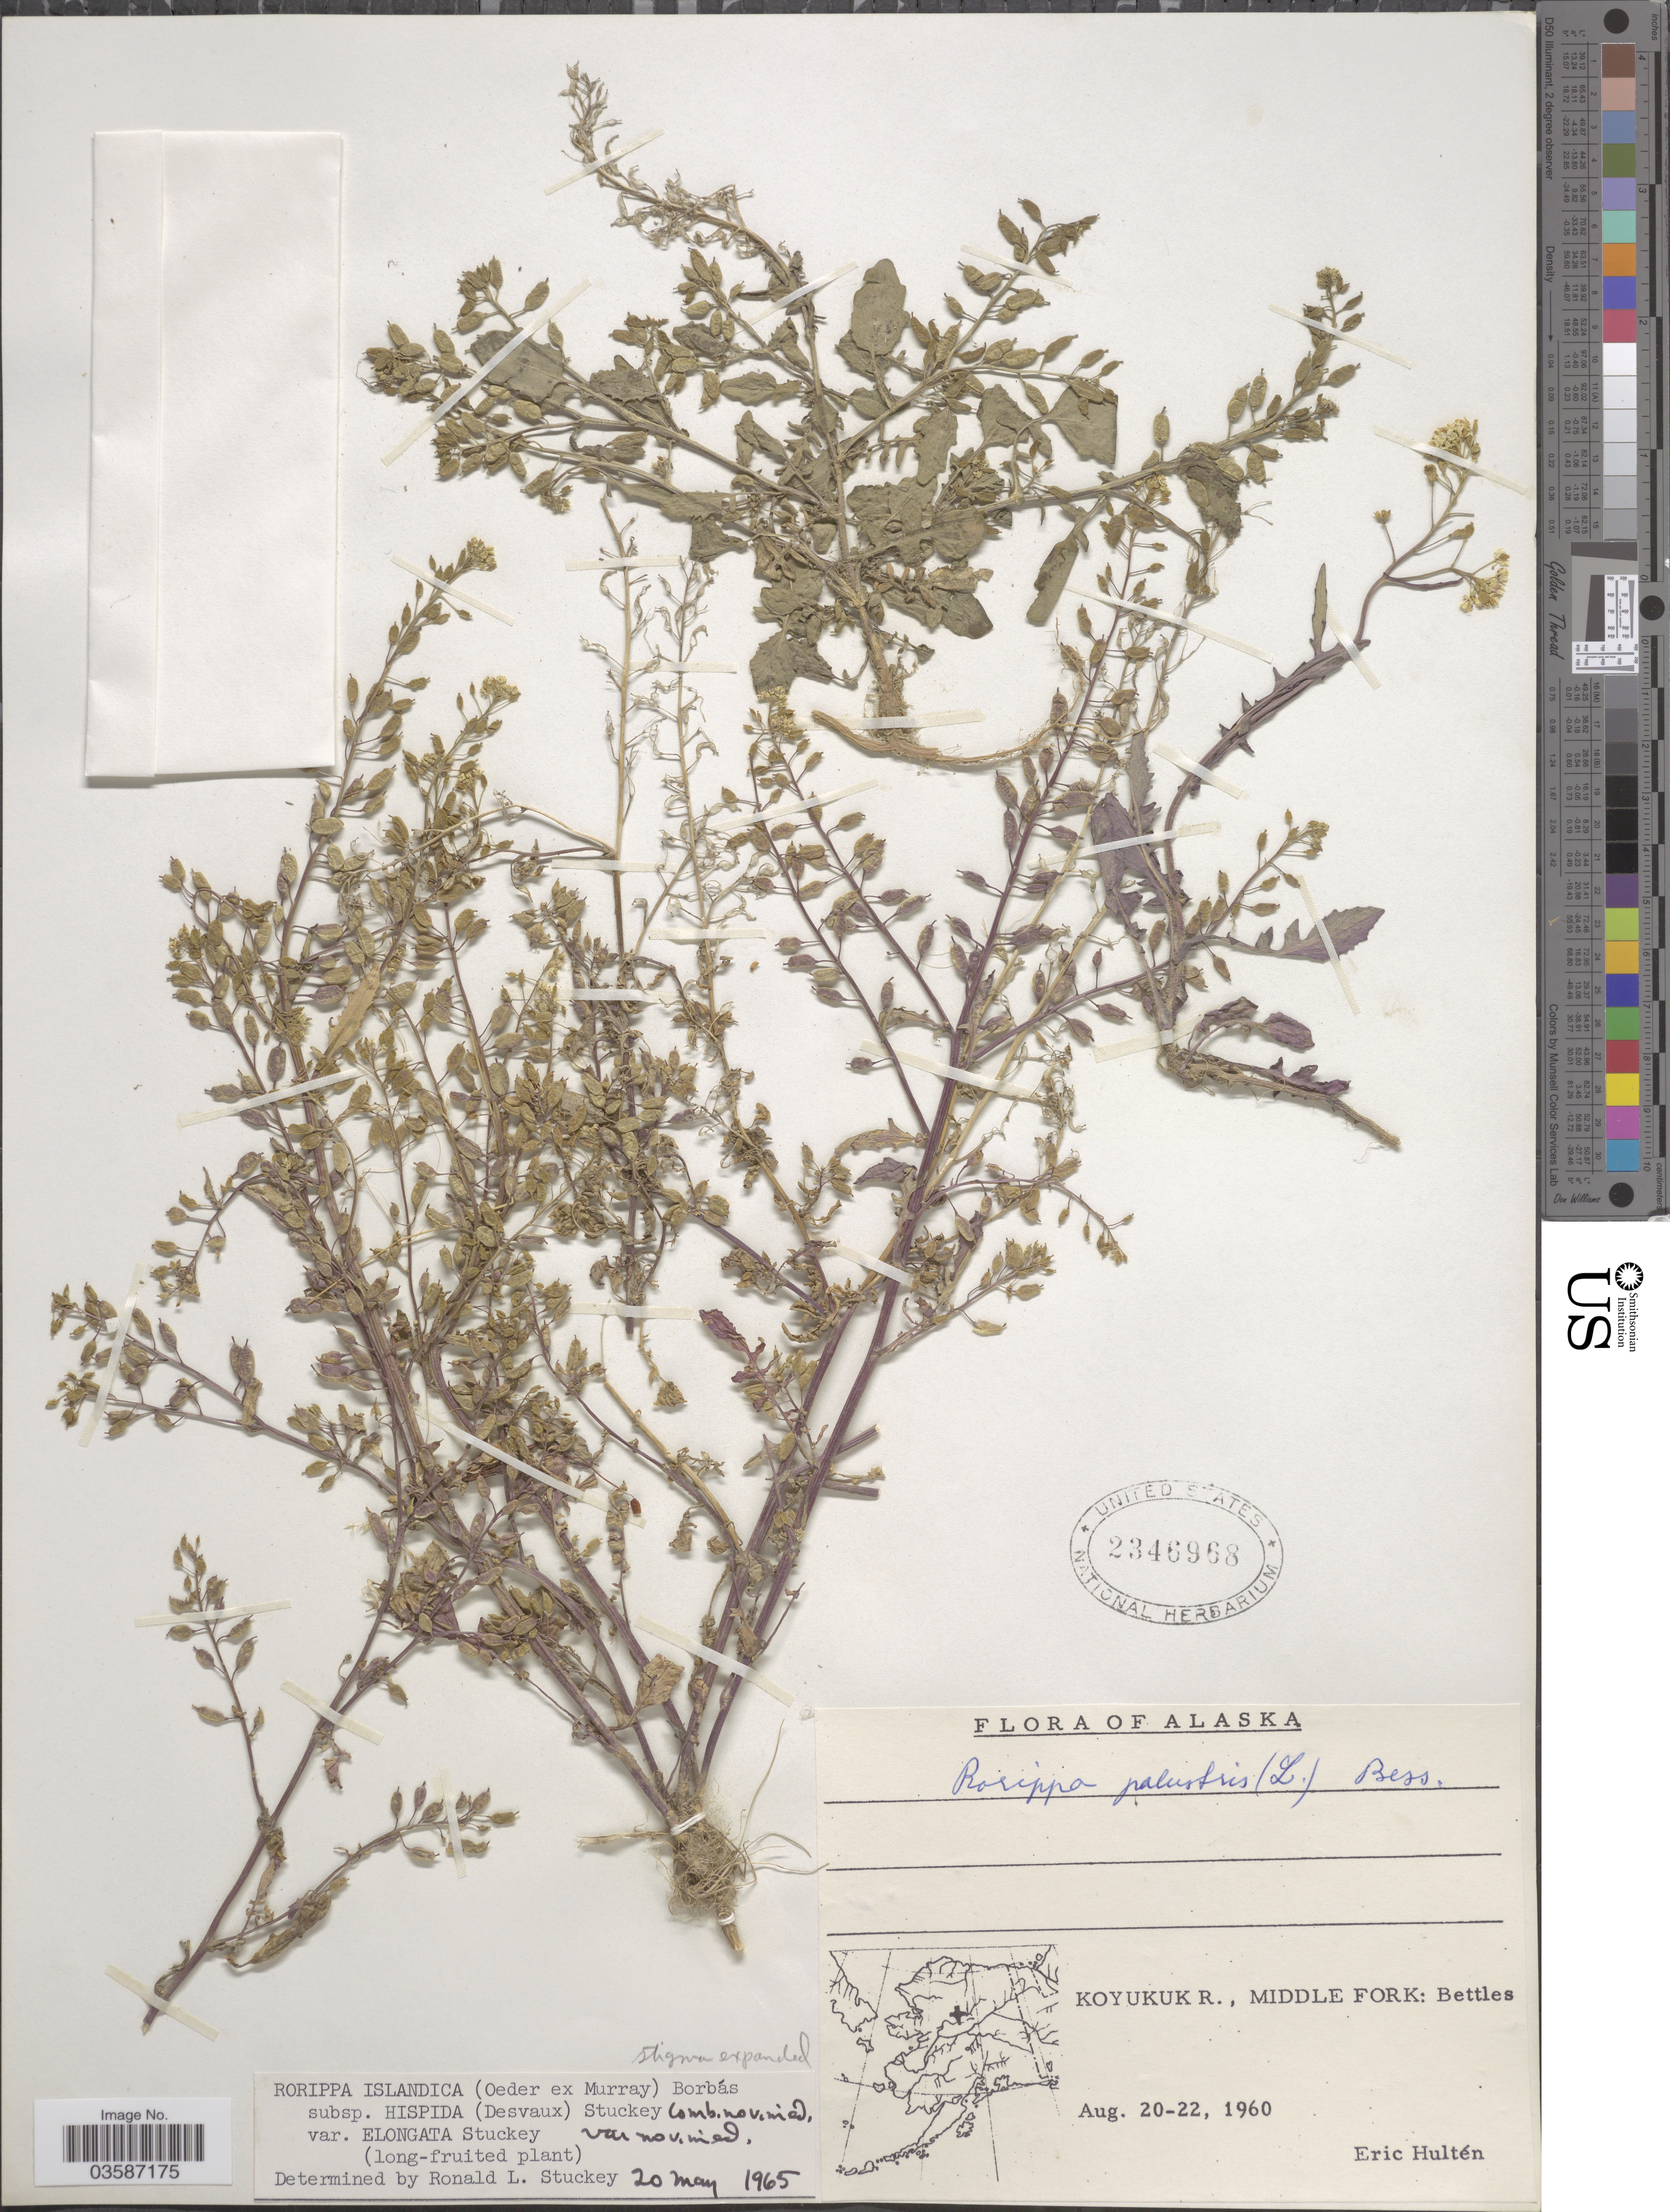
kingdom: Plantae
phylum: Tracheophyta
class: Magnoliopsida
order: Brassicales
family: Brassicaceae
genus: Rorippa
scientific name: Rorippa islandica var. elongata Stuckey var. nov. ined.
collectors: E. G. Hultén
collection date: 1960-08-20/1960-08-22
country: United States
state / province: Alaska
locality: Koyukuk R., Middle Fork: Bettles.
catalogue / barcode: US 2346968